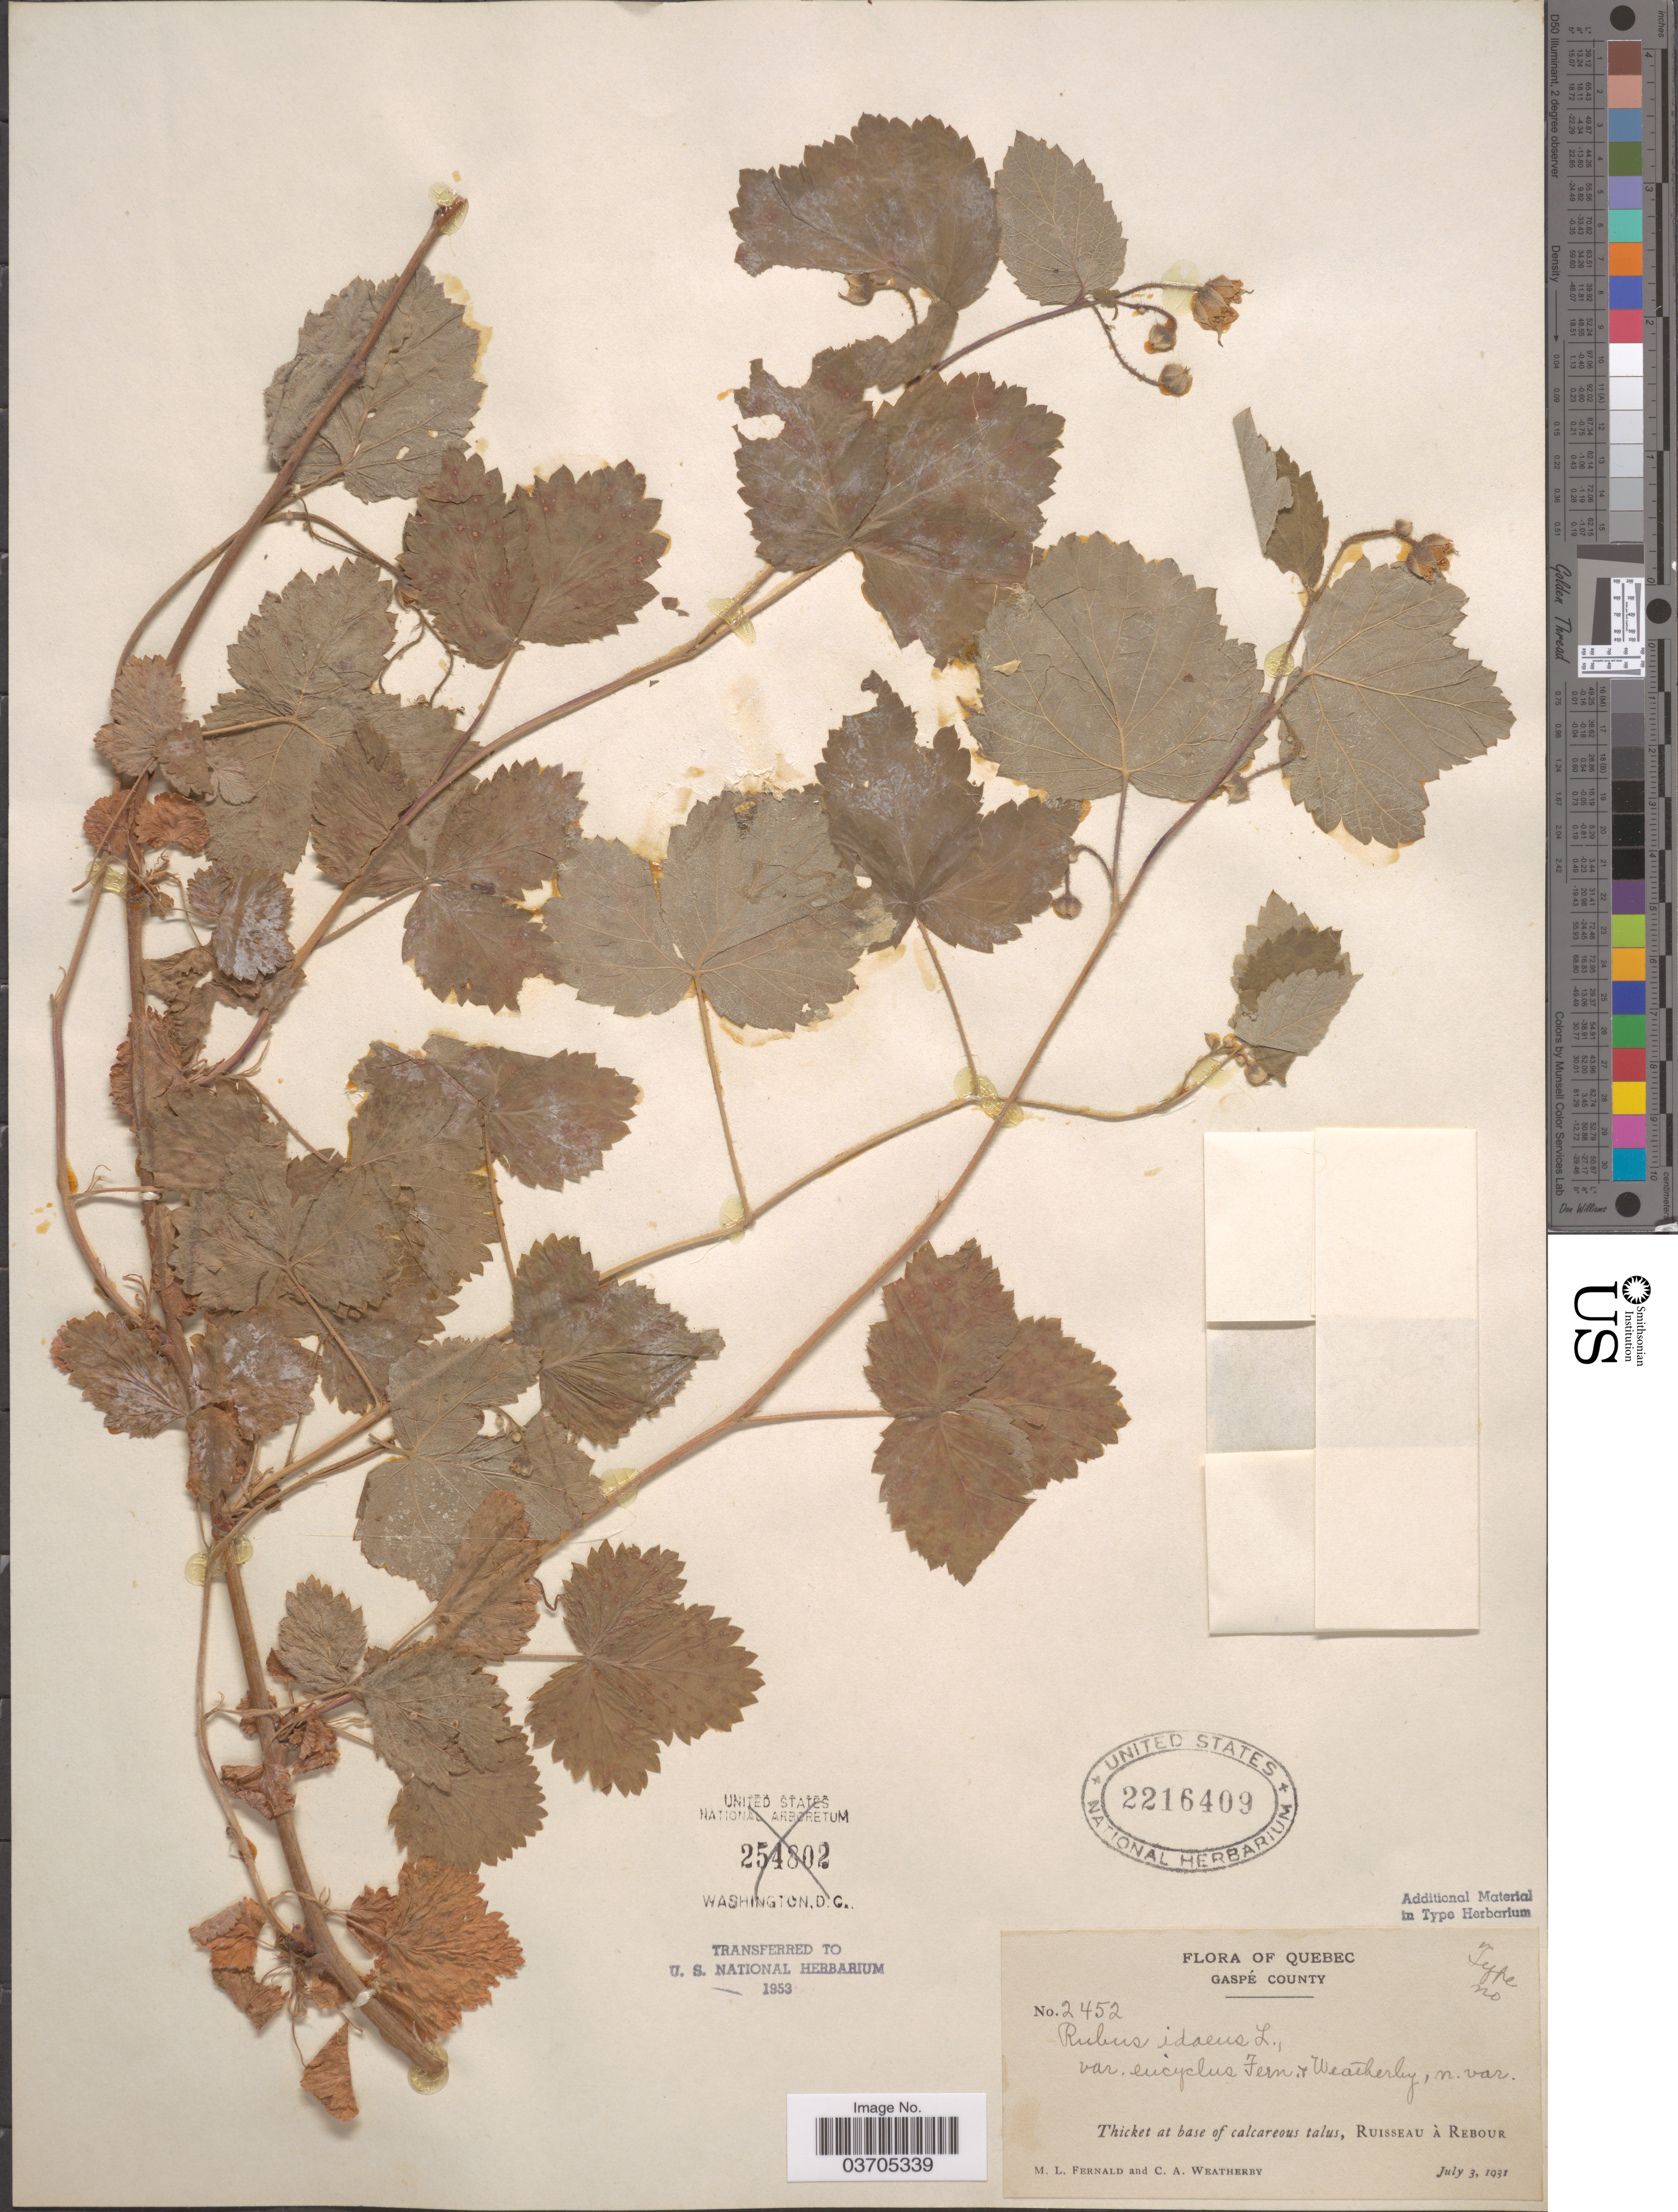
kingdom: Plantae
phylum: Tracheophyta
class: Magnoliopsida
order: Rosales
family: Rosaceae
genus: Rubus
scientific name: Rubus idaeus var. eucyclus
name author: Fernald & Weath.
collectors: M. L. Fernald & C. A. Weatherby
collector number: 2452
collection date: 1931-07-03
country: Canada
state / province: Quebec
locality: Gaspé County. thicket at base of calcareous talus, Ruisseau à Rebour.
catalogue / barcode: US 2216409